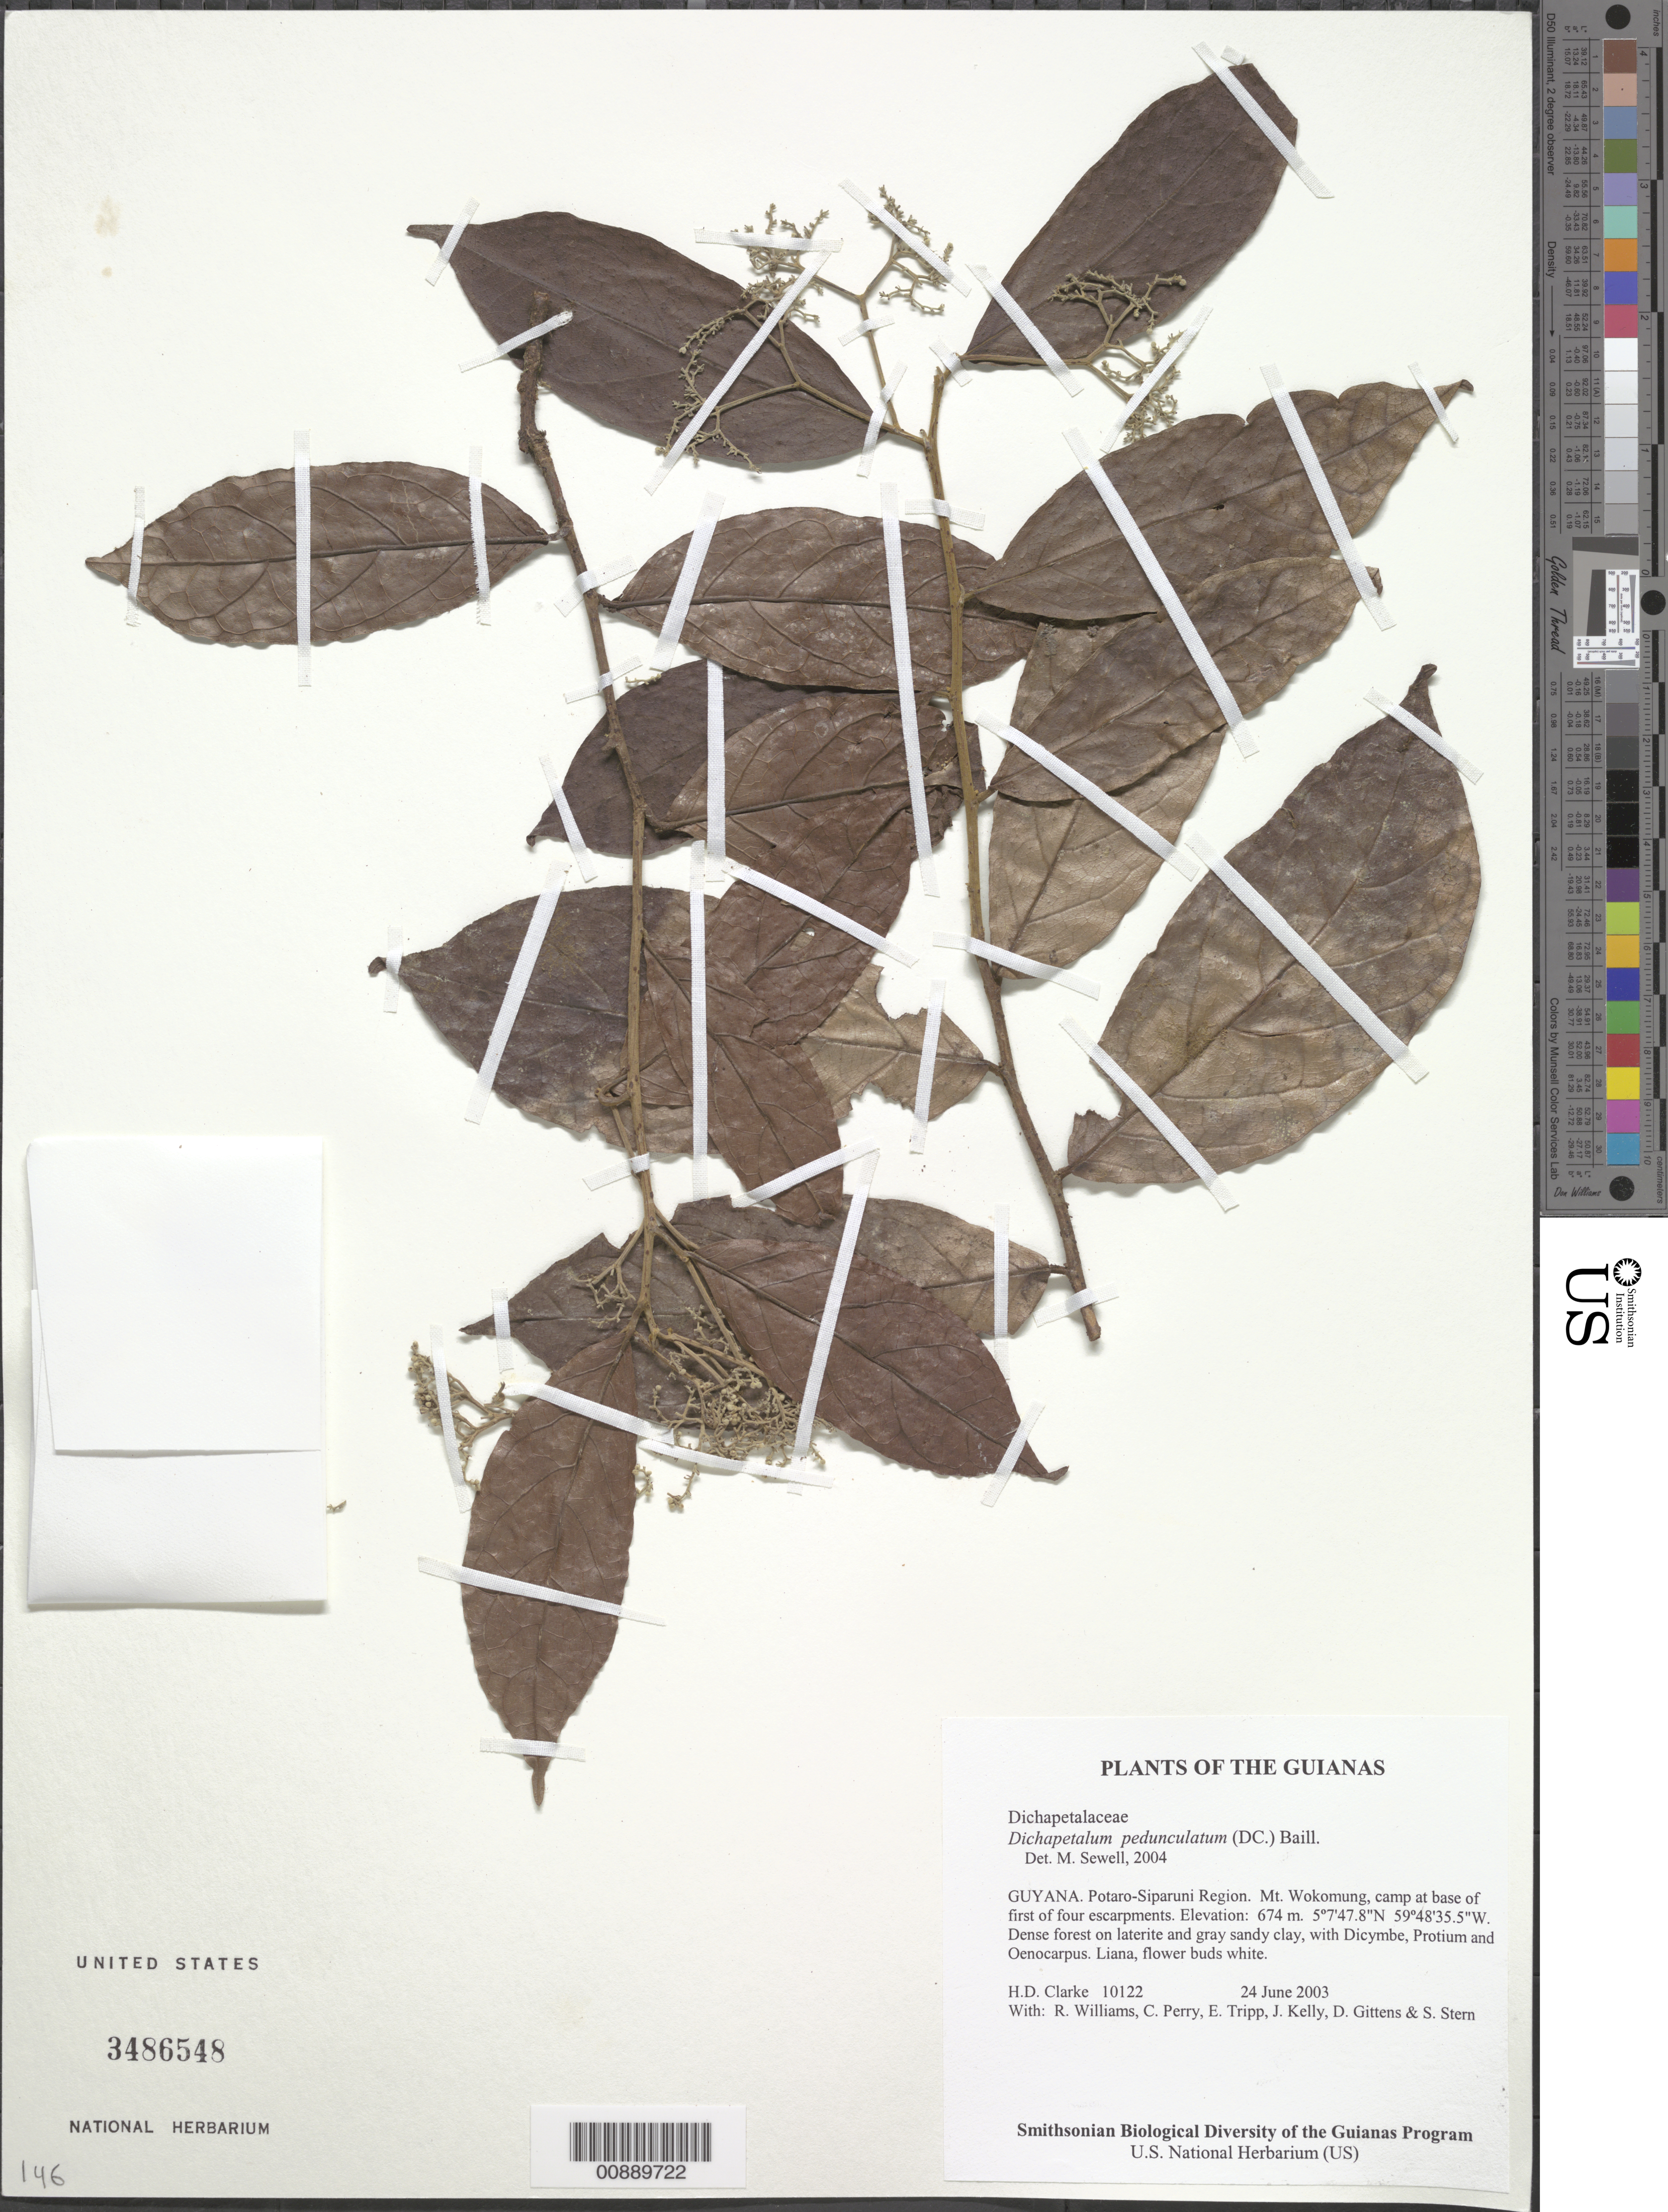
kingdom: Plantae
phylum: Tracheophyta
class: Magnoliopsida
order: Malpighiales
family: Dichapetalaceae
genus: Dichapetalum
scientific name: Dichapetalum pedunculatum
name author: (DC.) Baill.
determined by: Sewell, M.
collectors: H. D. Clarke, R. Williams, C. Perry, E. Tripp, J. Kelly, D. Gittens & S. R. Stern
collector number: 10122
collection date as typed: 24 June 2003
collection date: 2003-06-24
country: Guyana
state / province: Potaro-Siparuni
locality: Mt. Wokomung, camp at base of first of four escarpments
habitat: Dense forest on laterite and gray sandy clay, with Dicymbe, Protium and Oenocarpus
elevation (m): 674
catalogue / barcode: US 3486548